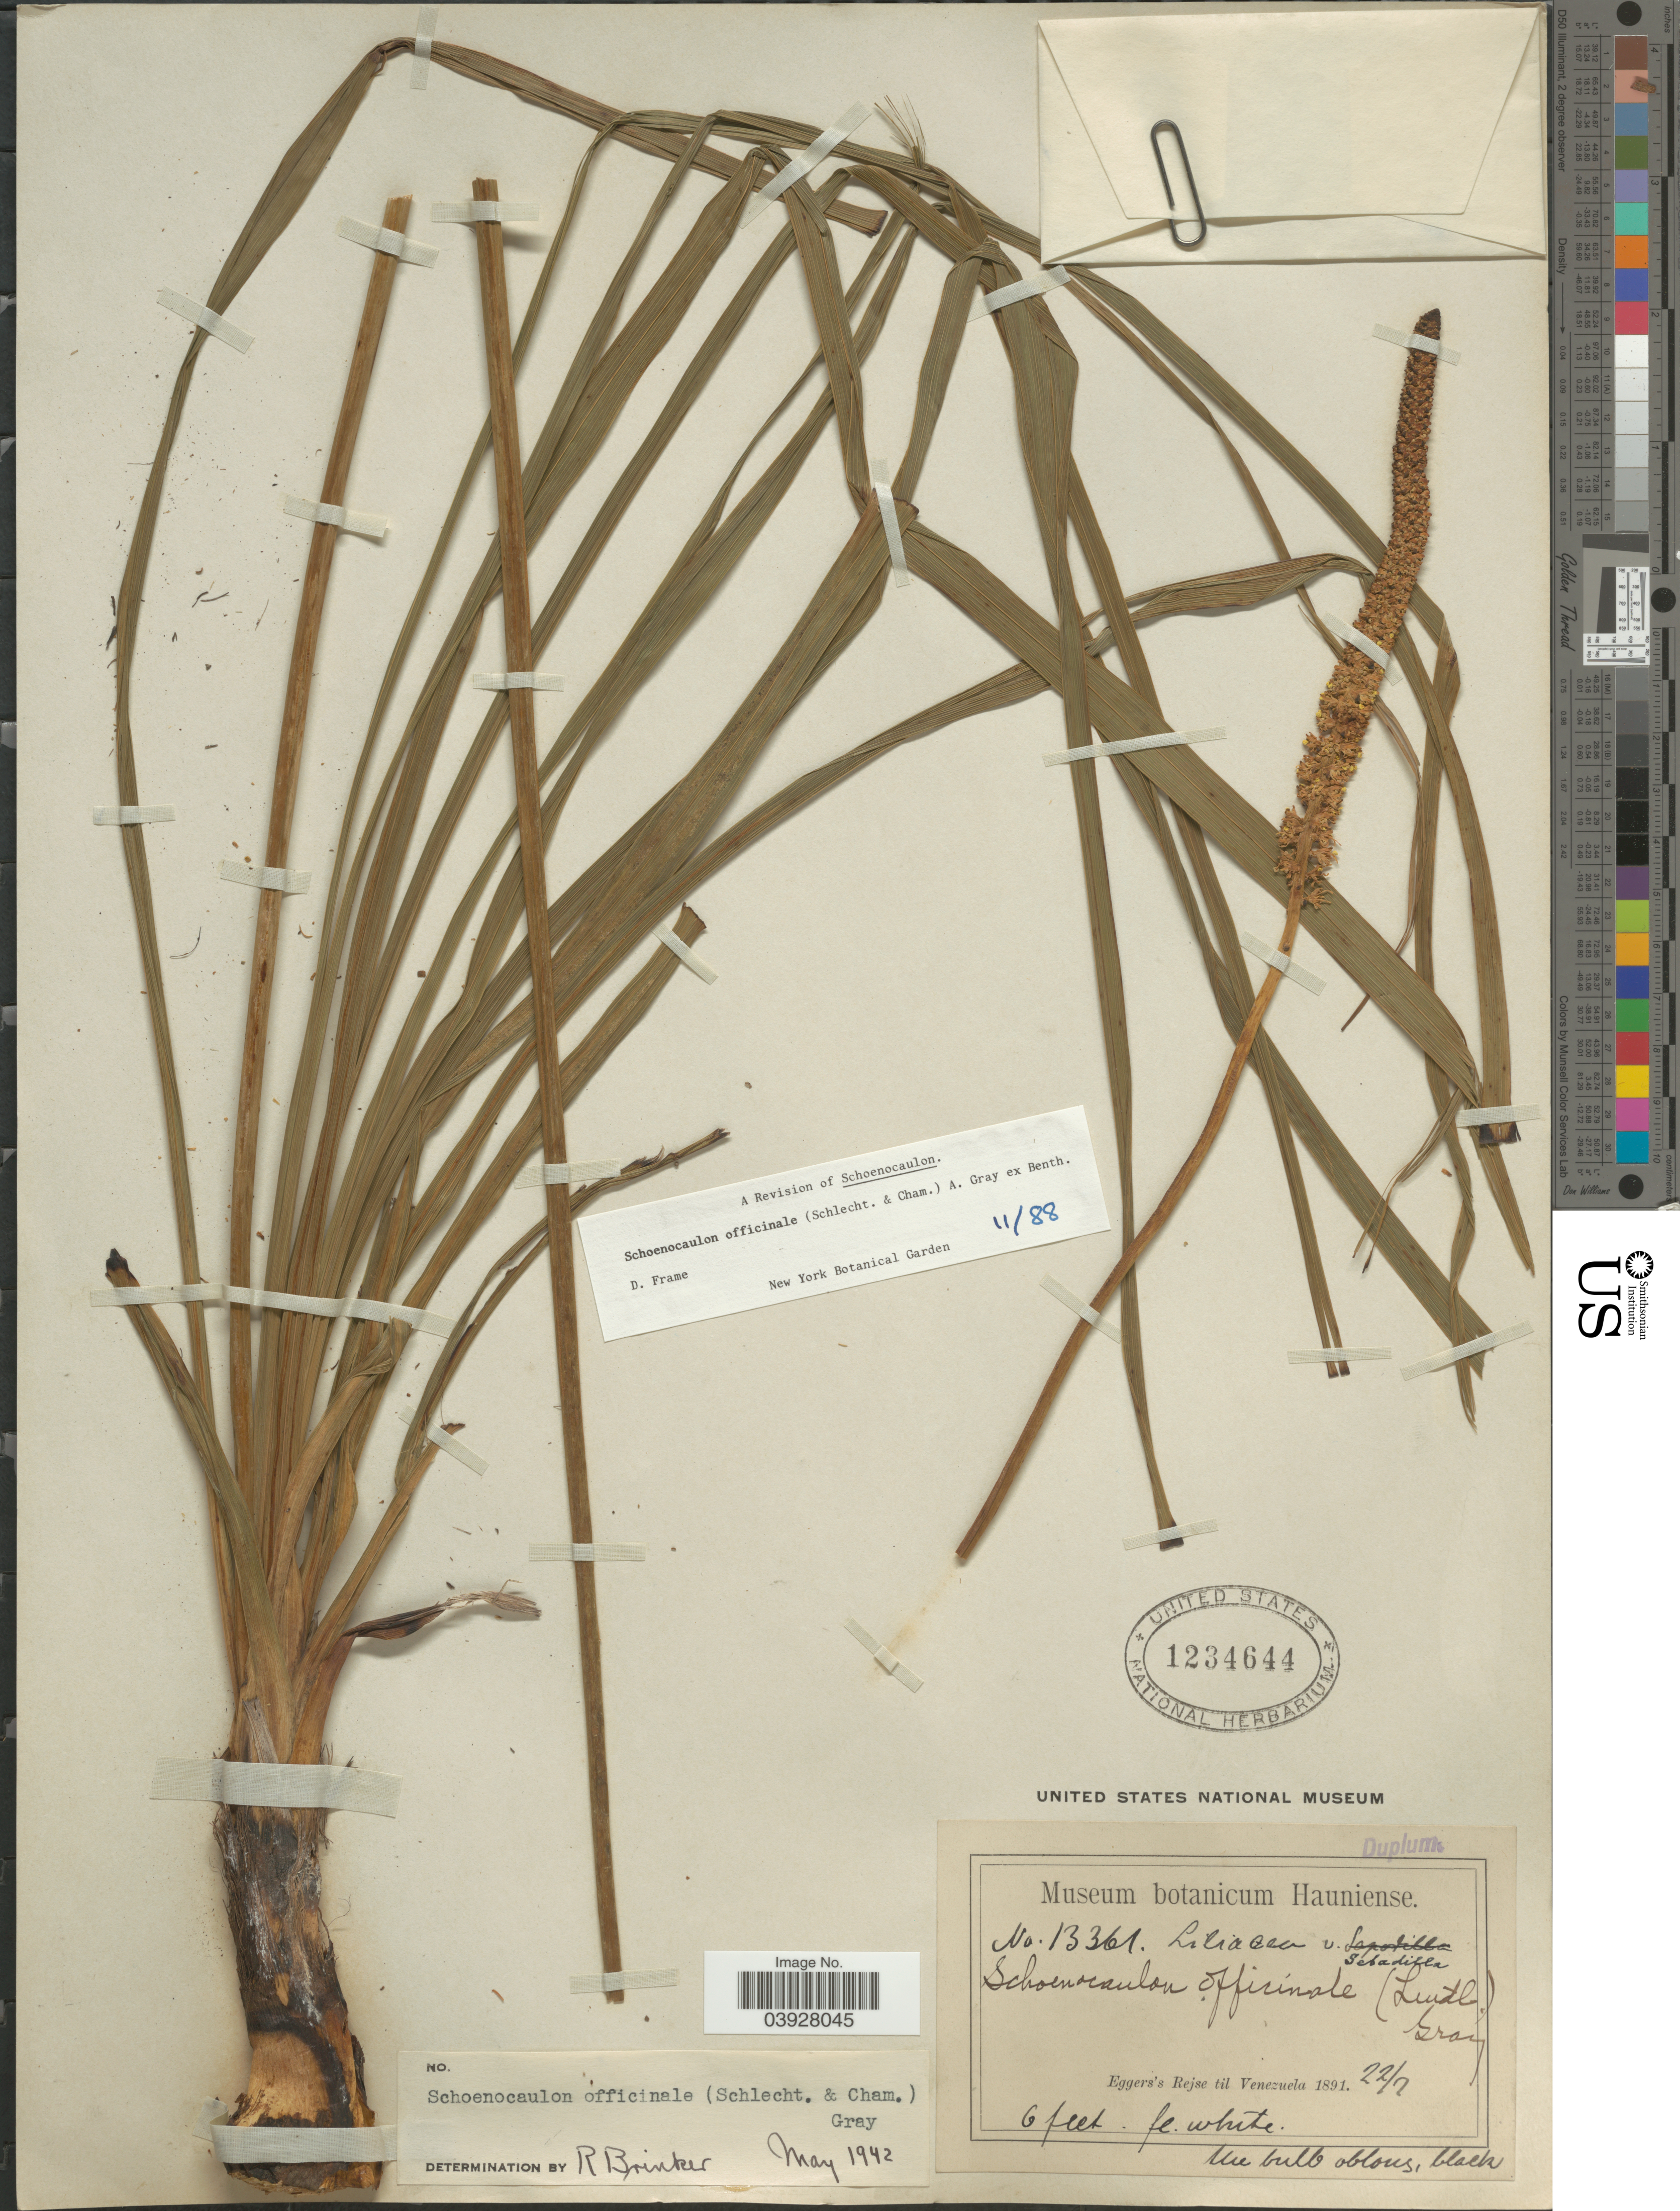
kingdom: Plantae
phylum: Tracheophyta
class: Liliopsida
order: Liliales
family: Melanthiaceae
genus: Schoenocaulon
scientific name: Schoenocaulon officinale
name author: (Schltdl.) A. Gray ex Benth.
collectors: -. Eggers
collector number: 13361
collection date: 1891-07-22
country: Venezuela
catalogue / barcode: US 1234644